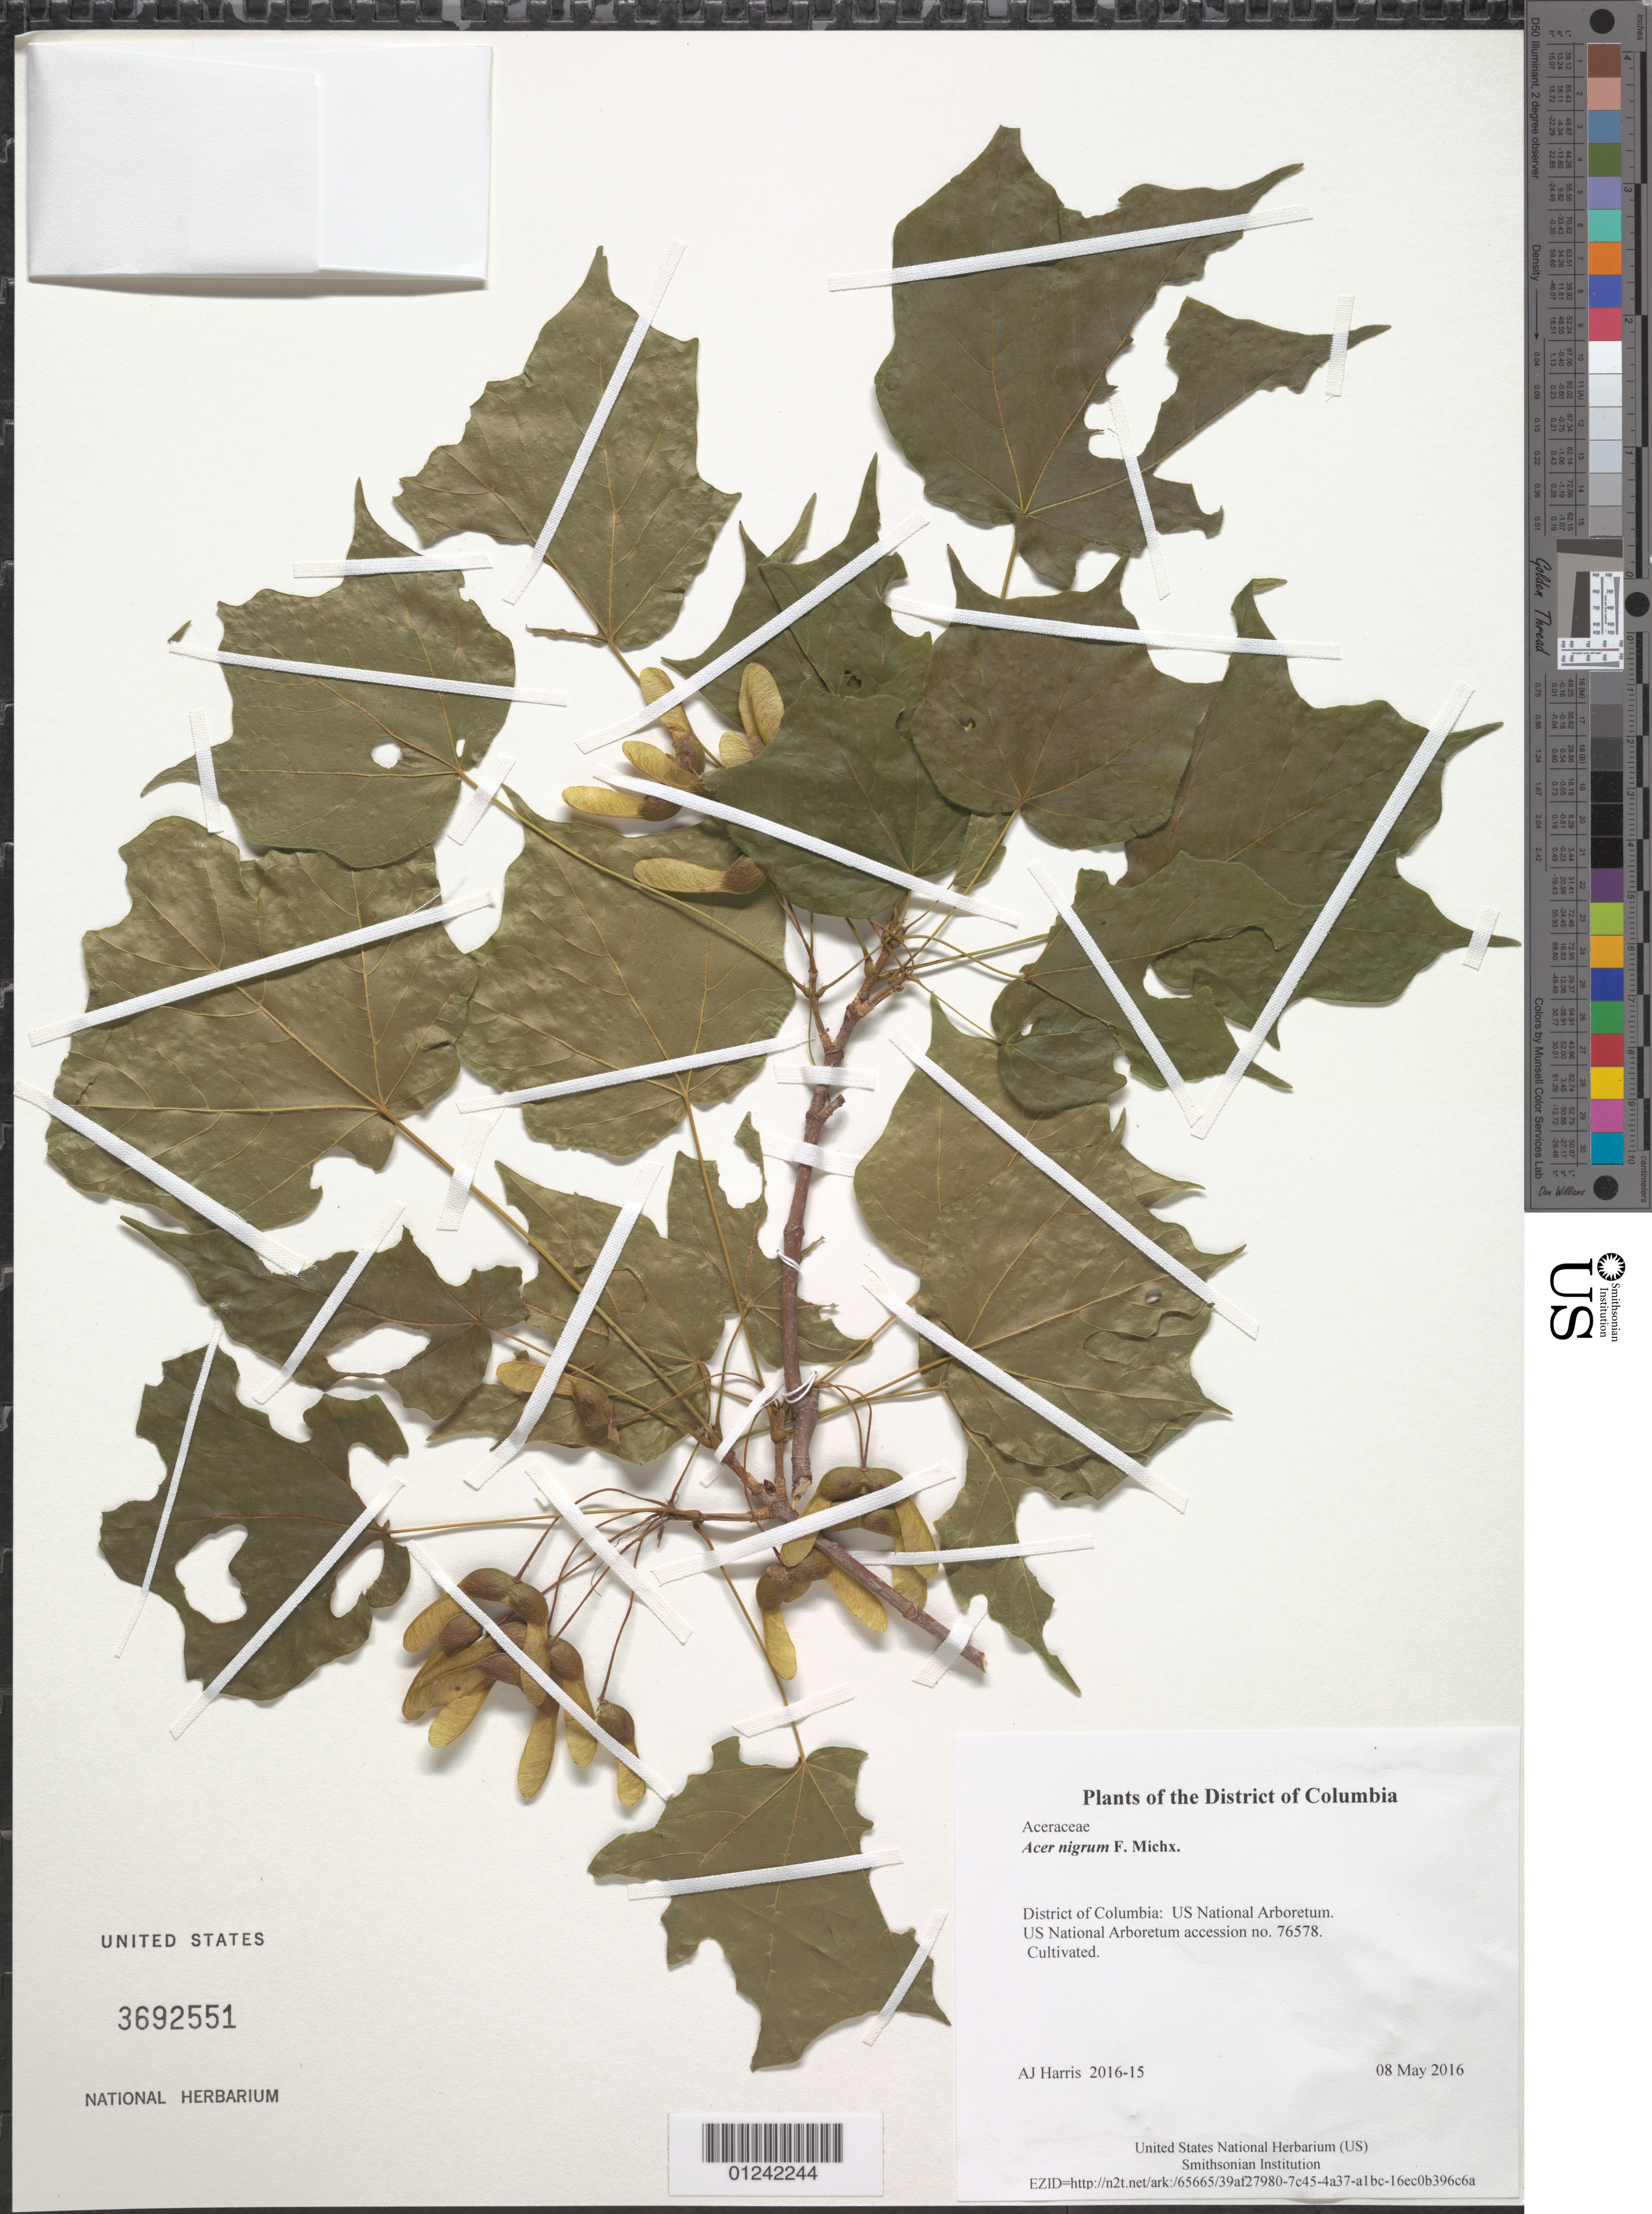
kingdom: Plantae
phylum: Tracheophyta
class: Magnoliopsida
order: Sapindales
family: Sapindaceae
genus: Acer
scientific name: Acer nigrum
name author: F. Michx.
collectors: A. J. Harris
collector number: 2016-15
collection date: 2016-05-08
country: United States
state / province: District of Columbia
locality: US National Arboretum.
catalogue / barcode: US 3692551